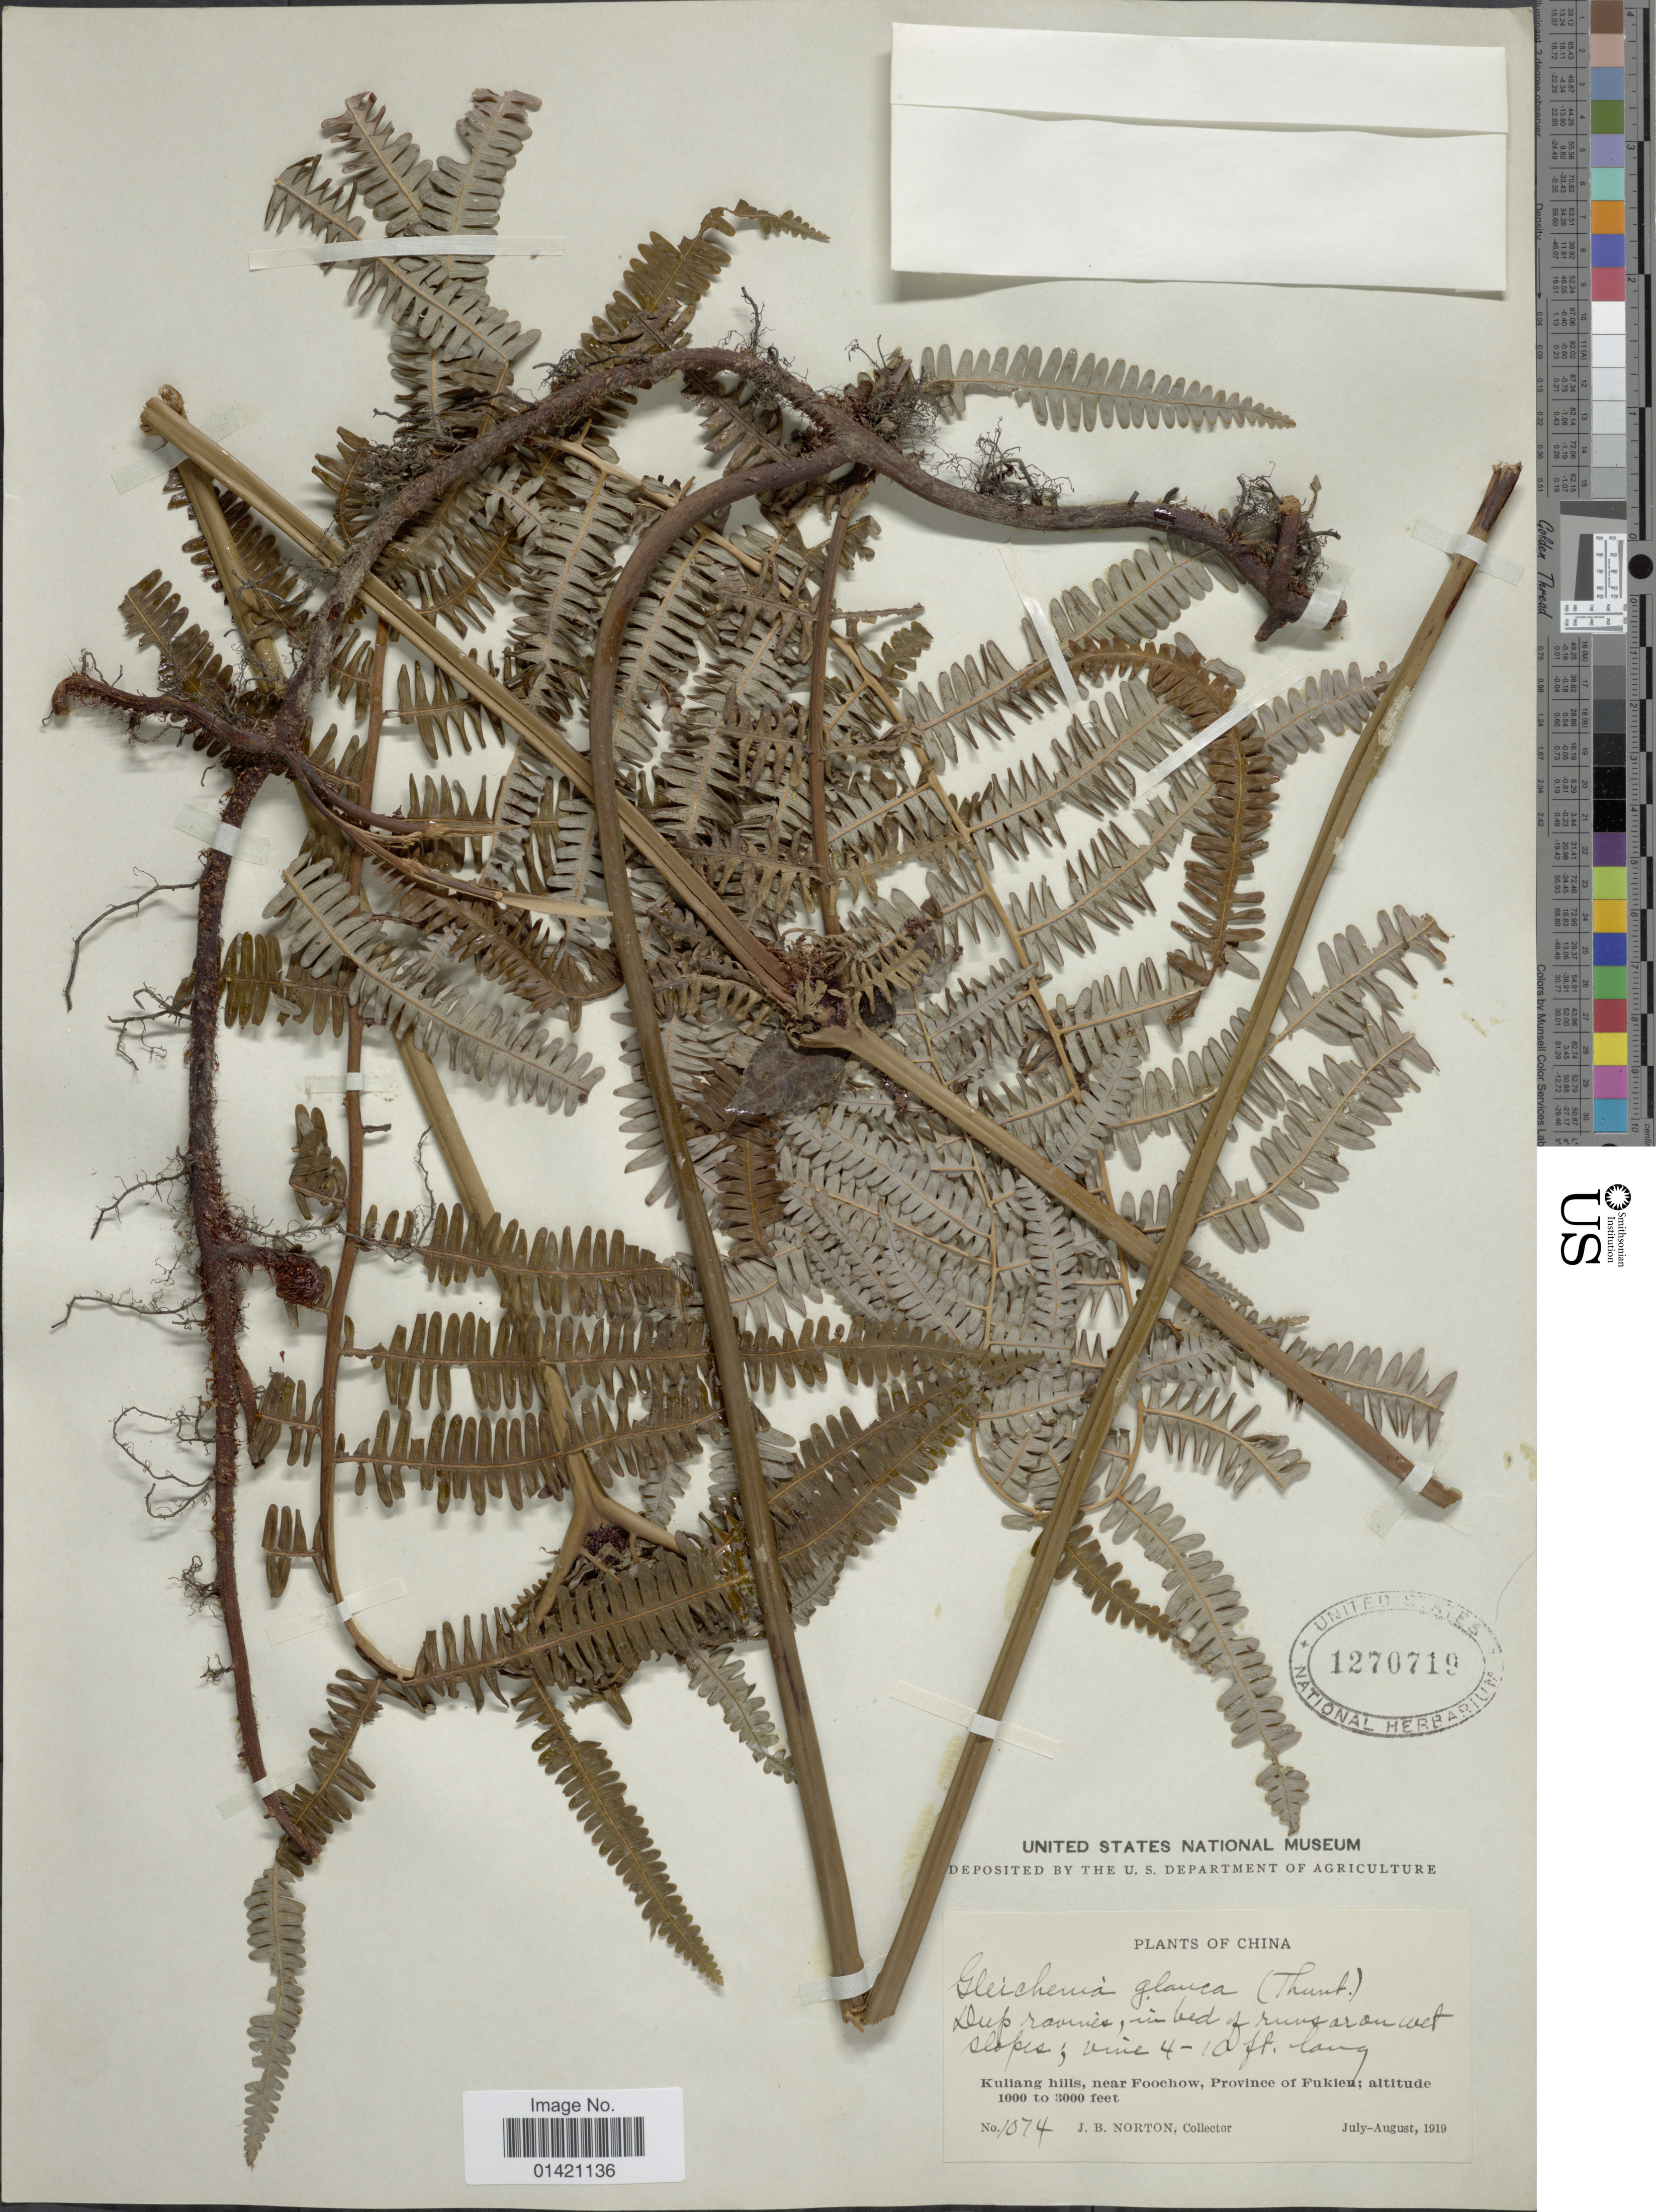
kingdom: Plantae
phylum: Tracheophyta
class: Polypodiopsida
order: Gleicheniales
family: Gleicheniaceae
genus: Diplopterygium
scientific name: Diplopterygium glaucum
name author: (Thunb. ex Houtt.) Nakai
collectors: J. B. Norton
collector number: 1074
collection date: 1919-07/1919-08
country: China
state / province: Fujian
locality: Kuliang hills, near Foochow, Province of Fukien.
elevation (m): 305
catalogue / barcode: US 1270719